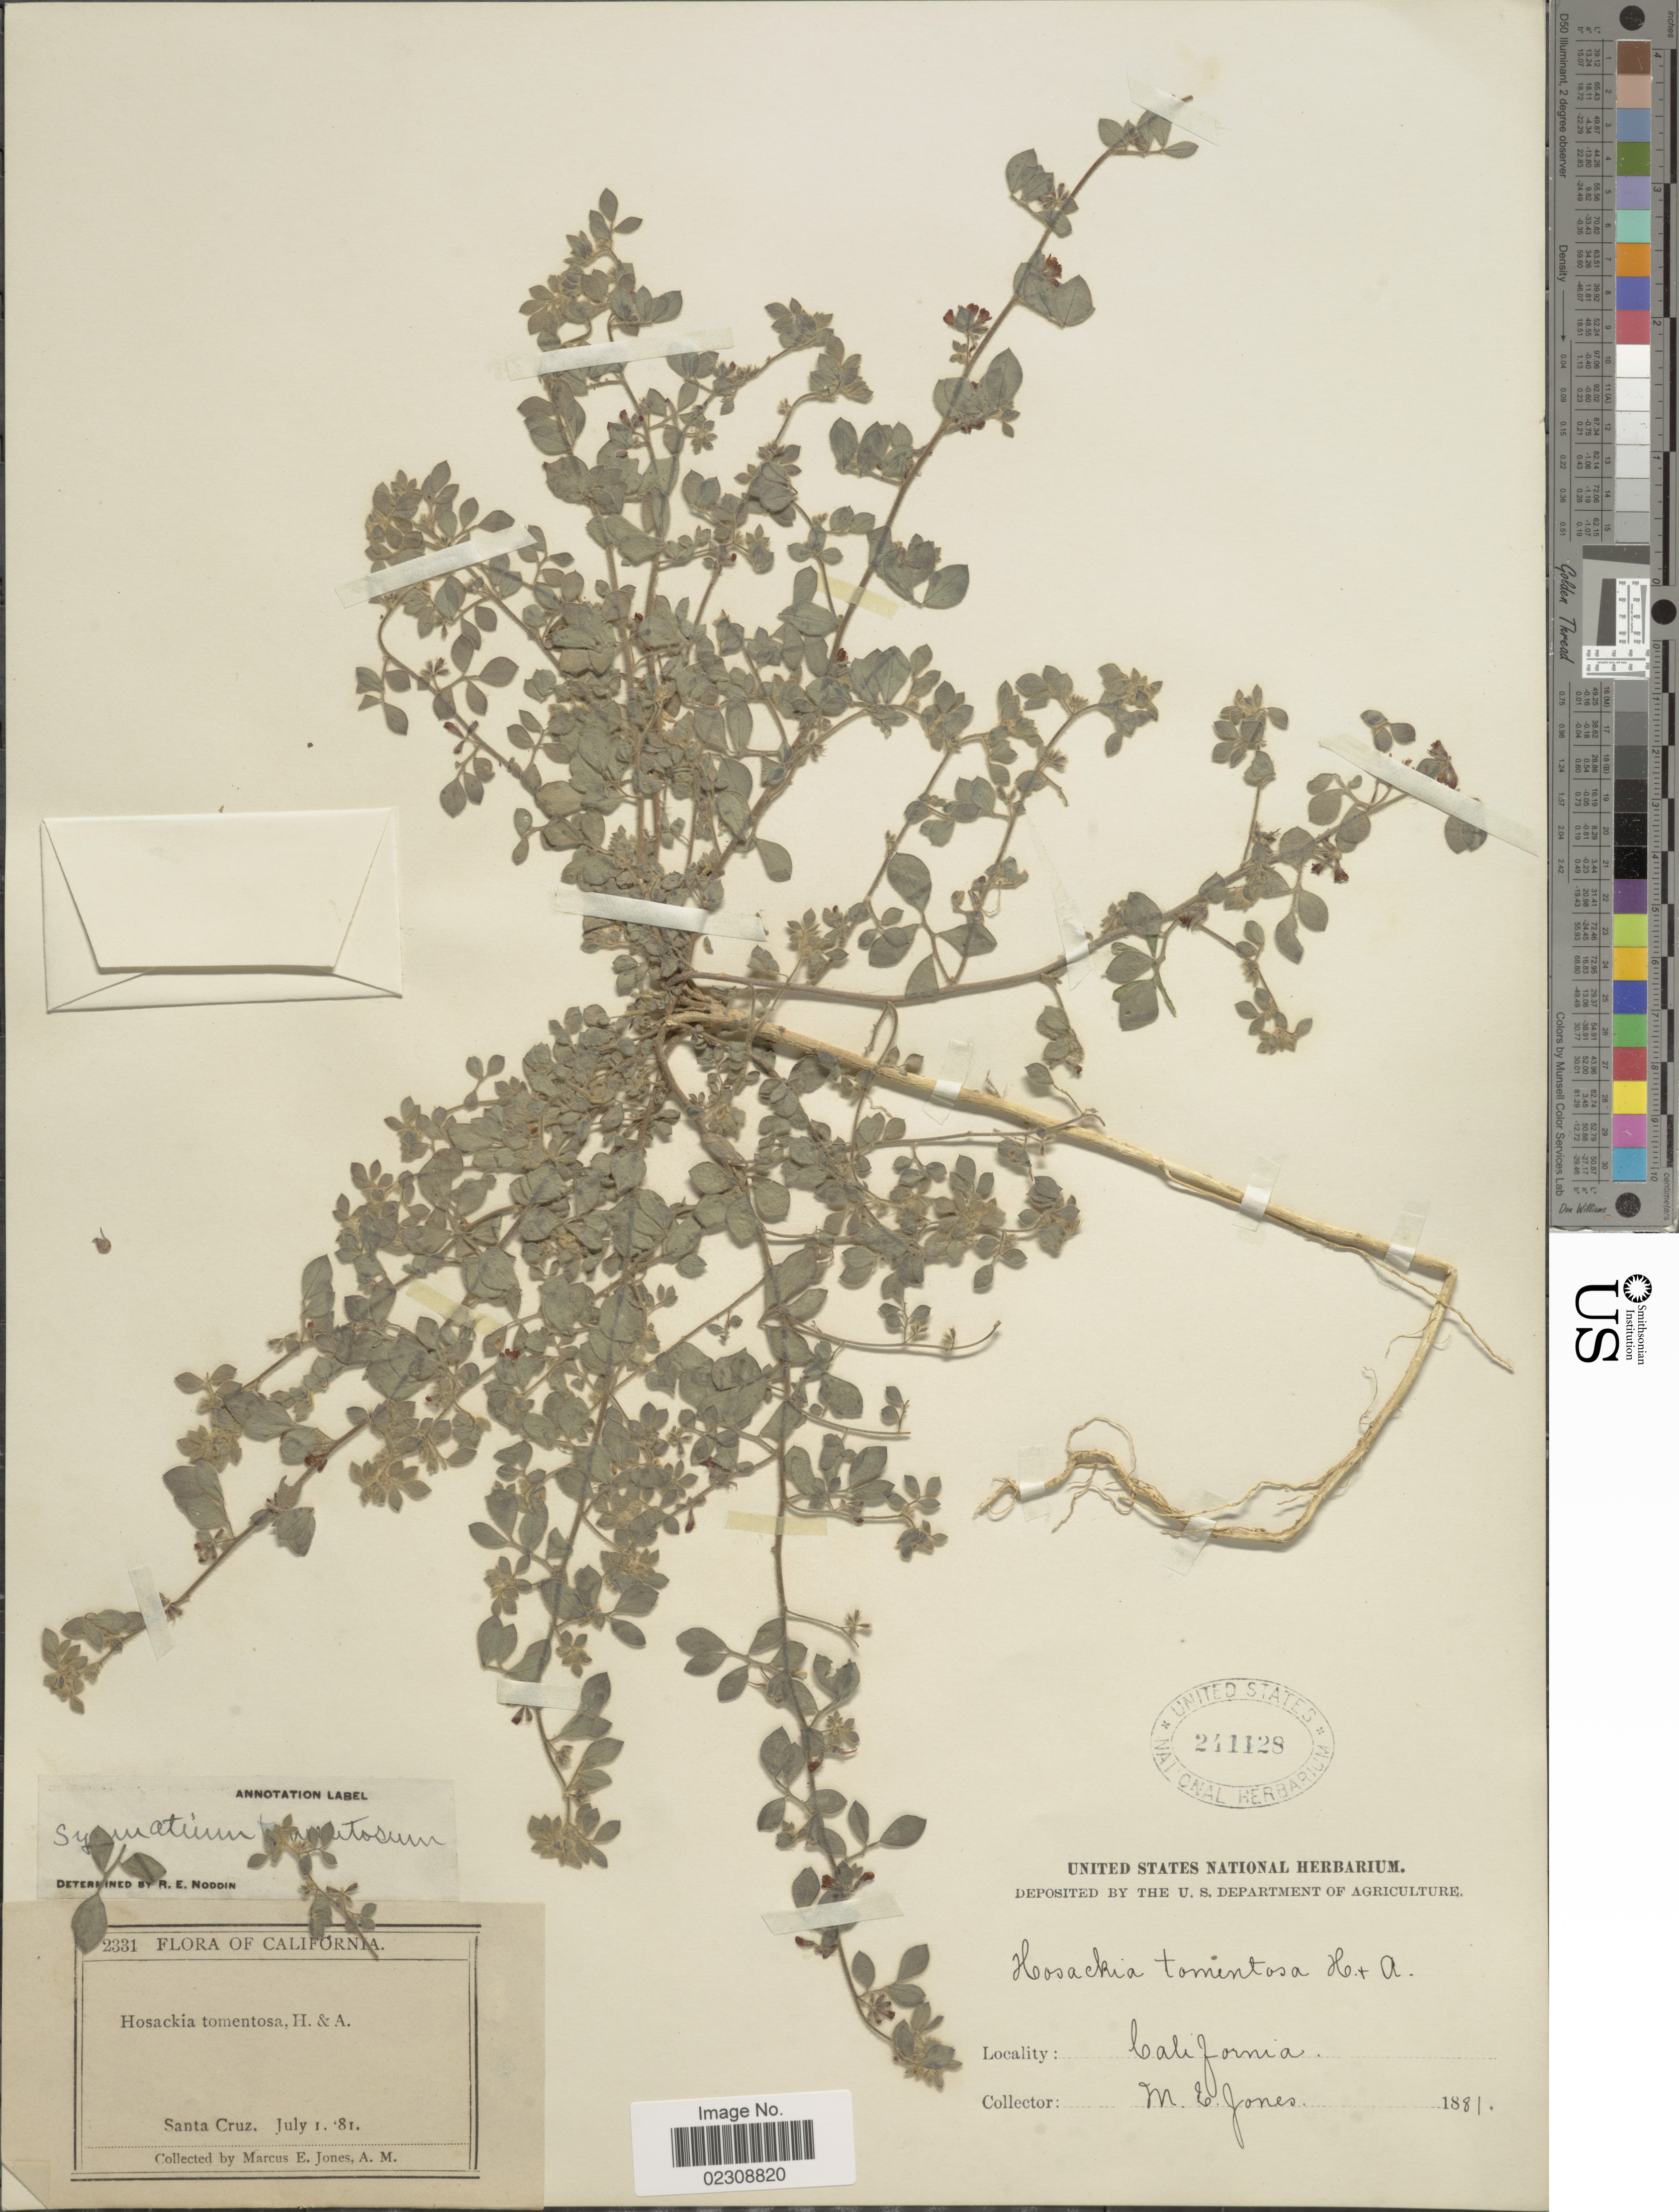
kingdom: Plantae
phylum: Tracheophyta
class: Magnoliopsida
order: Fabales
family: Fabaceae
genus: Syrmatium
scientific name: Syrmatium tomentosum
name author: (Hook. & Arn.) Vogel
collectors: M. E. Jones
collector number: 2331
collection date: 1881-07-01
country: United States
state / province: California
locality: Santa Cruz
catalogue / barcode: US 241128